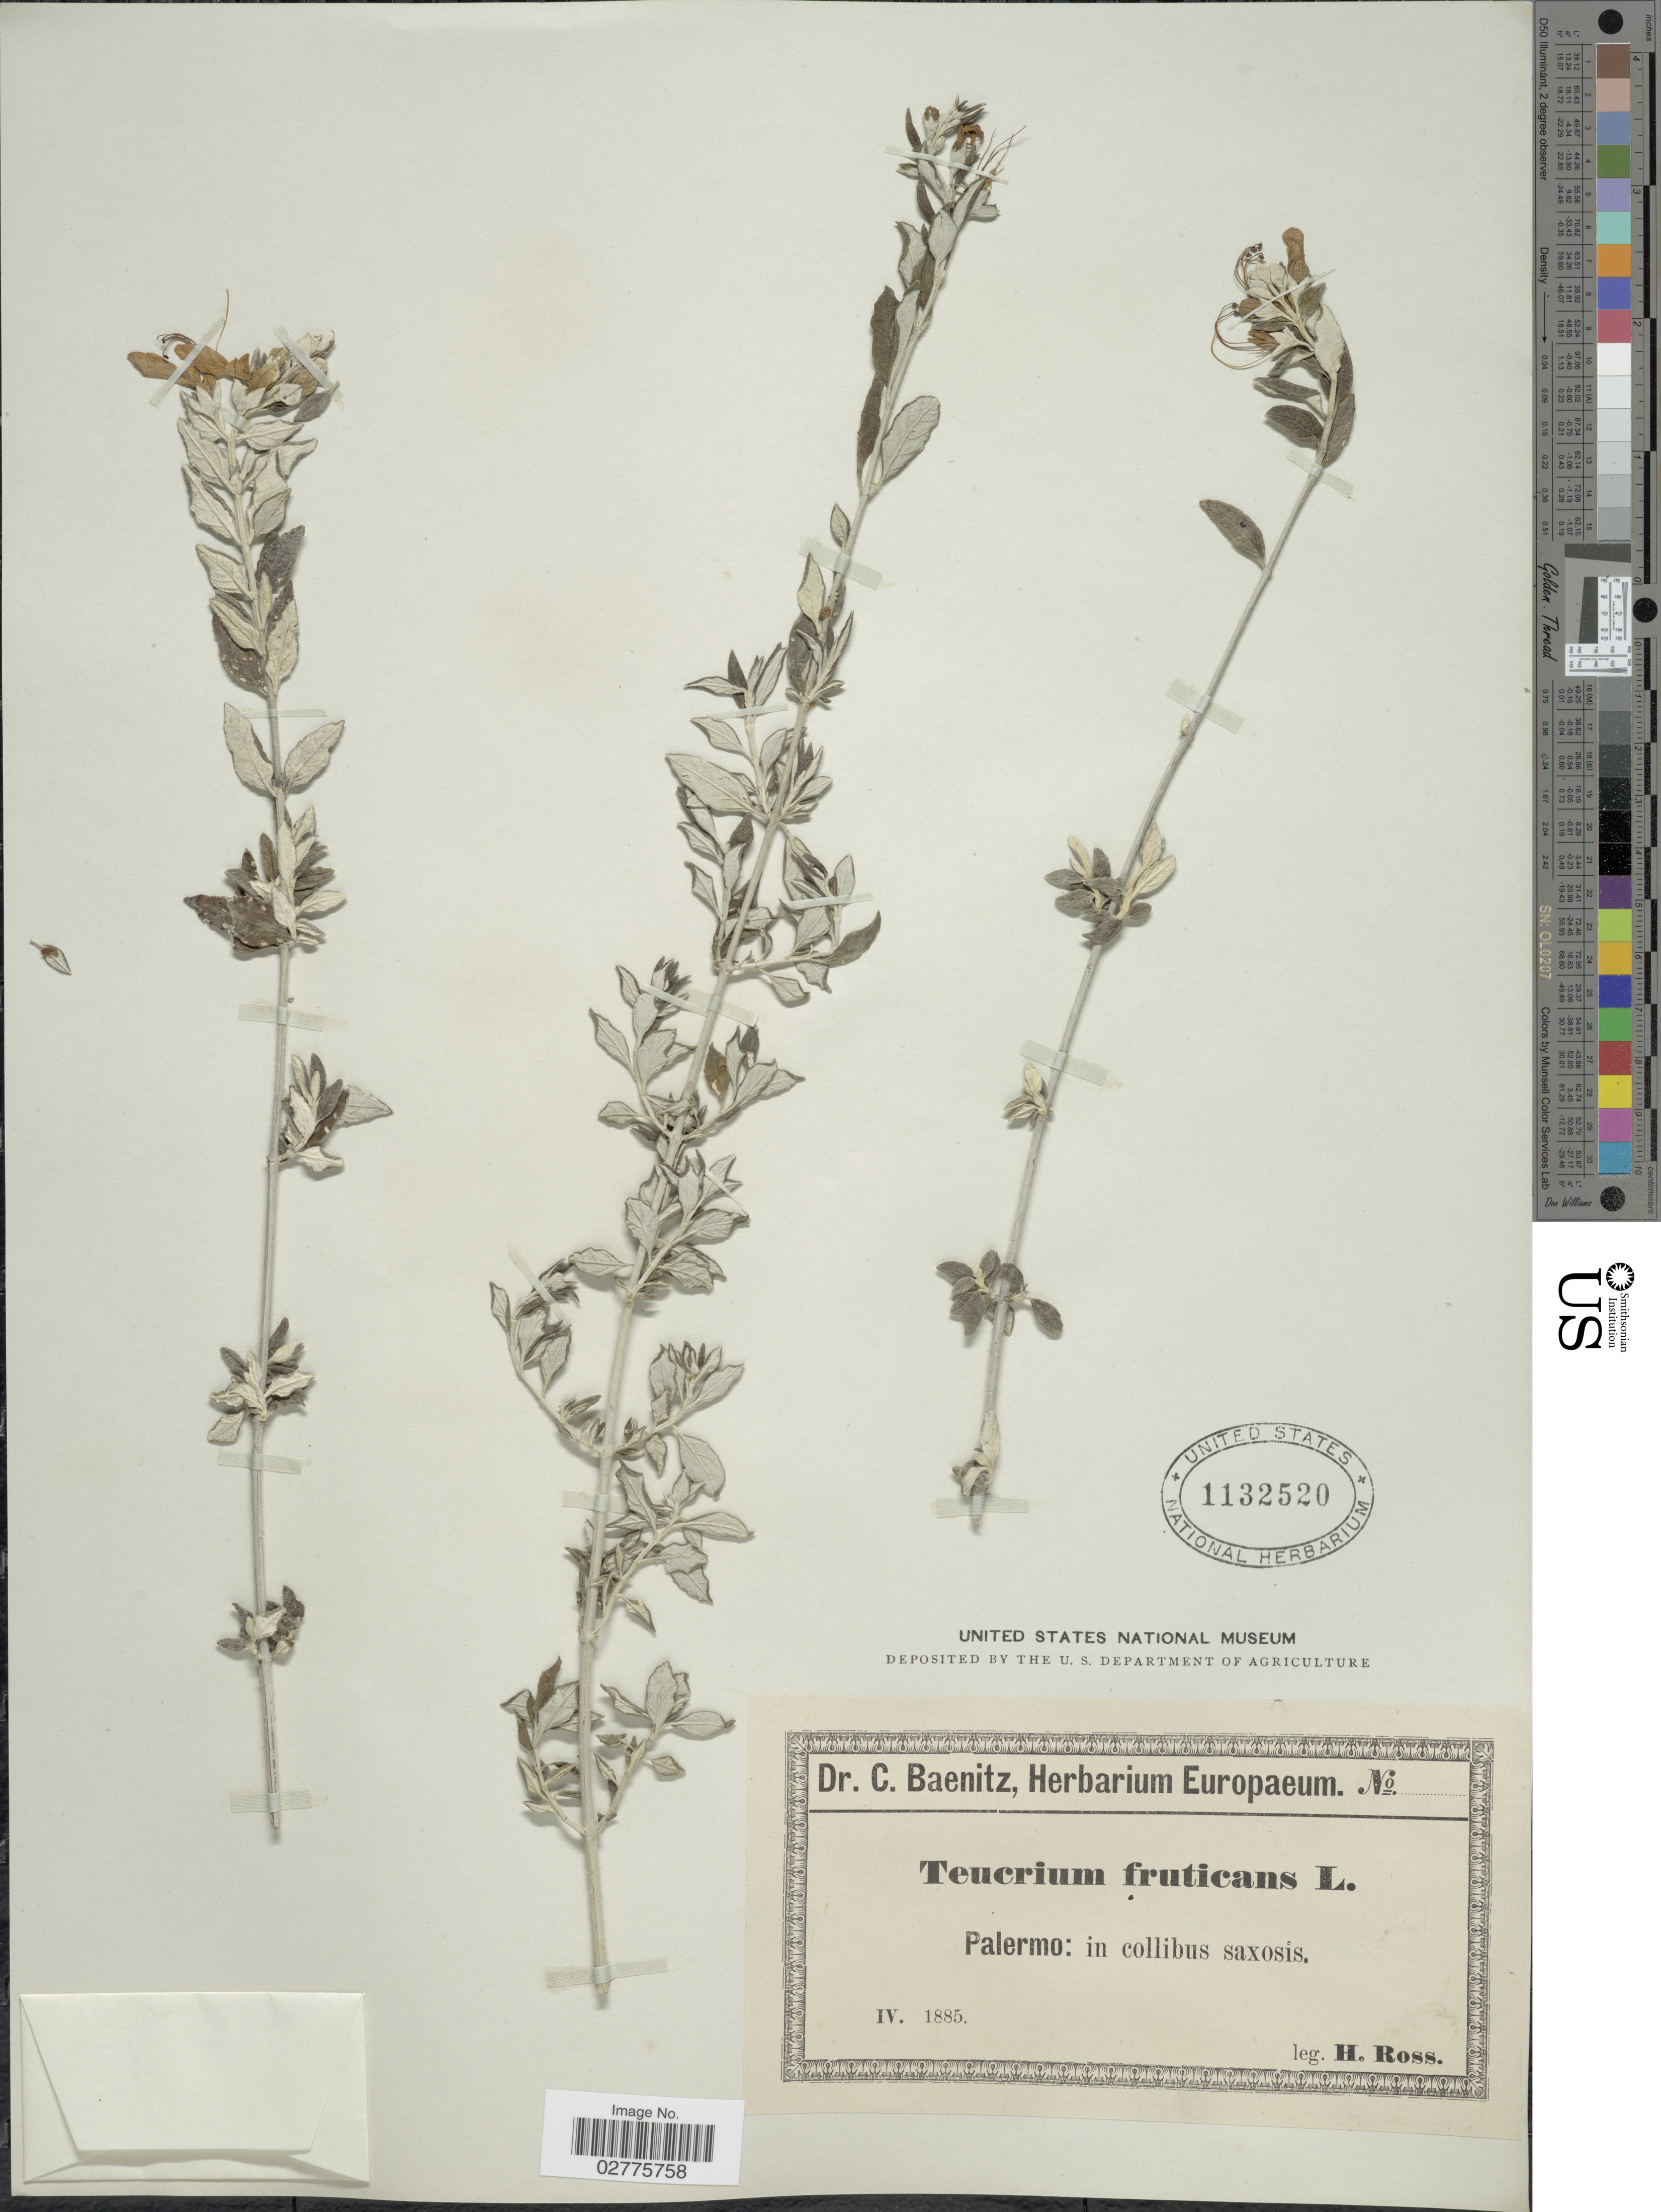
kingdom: Plantae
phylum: Tracheophyta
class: Magnoliopsida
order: Lamiales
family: Lamiaceae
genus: Teucrium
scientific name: Teucrium fruticans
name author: L.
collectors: H. Ross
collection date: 1885-04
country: Italy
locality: Palermo: in collibus saxosis.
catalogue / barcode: US 1132520